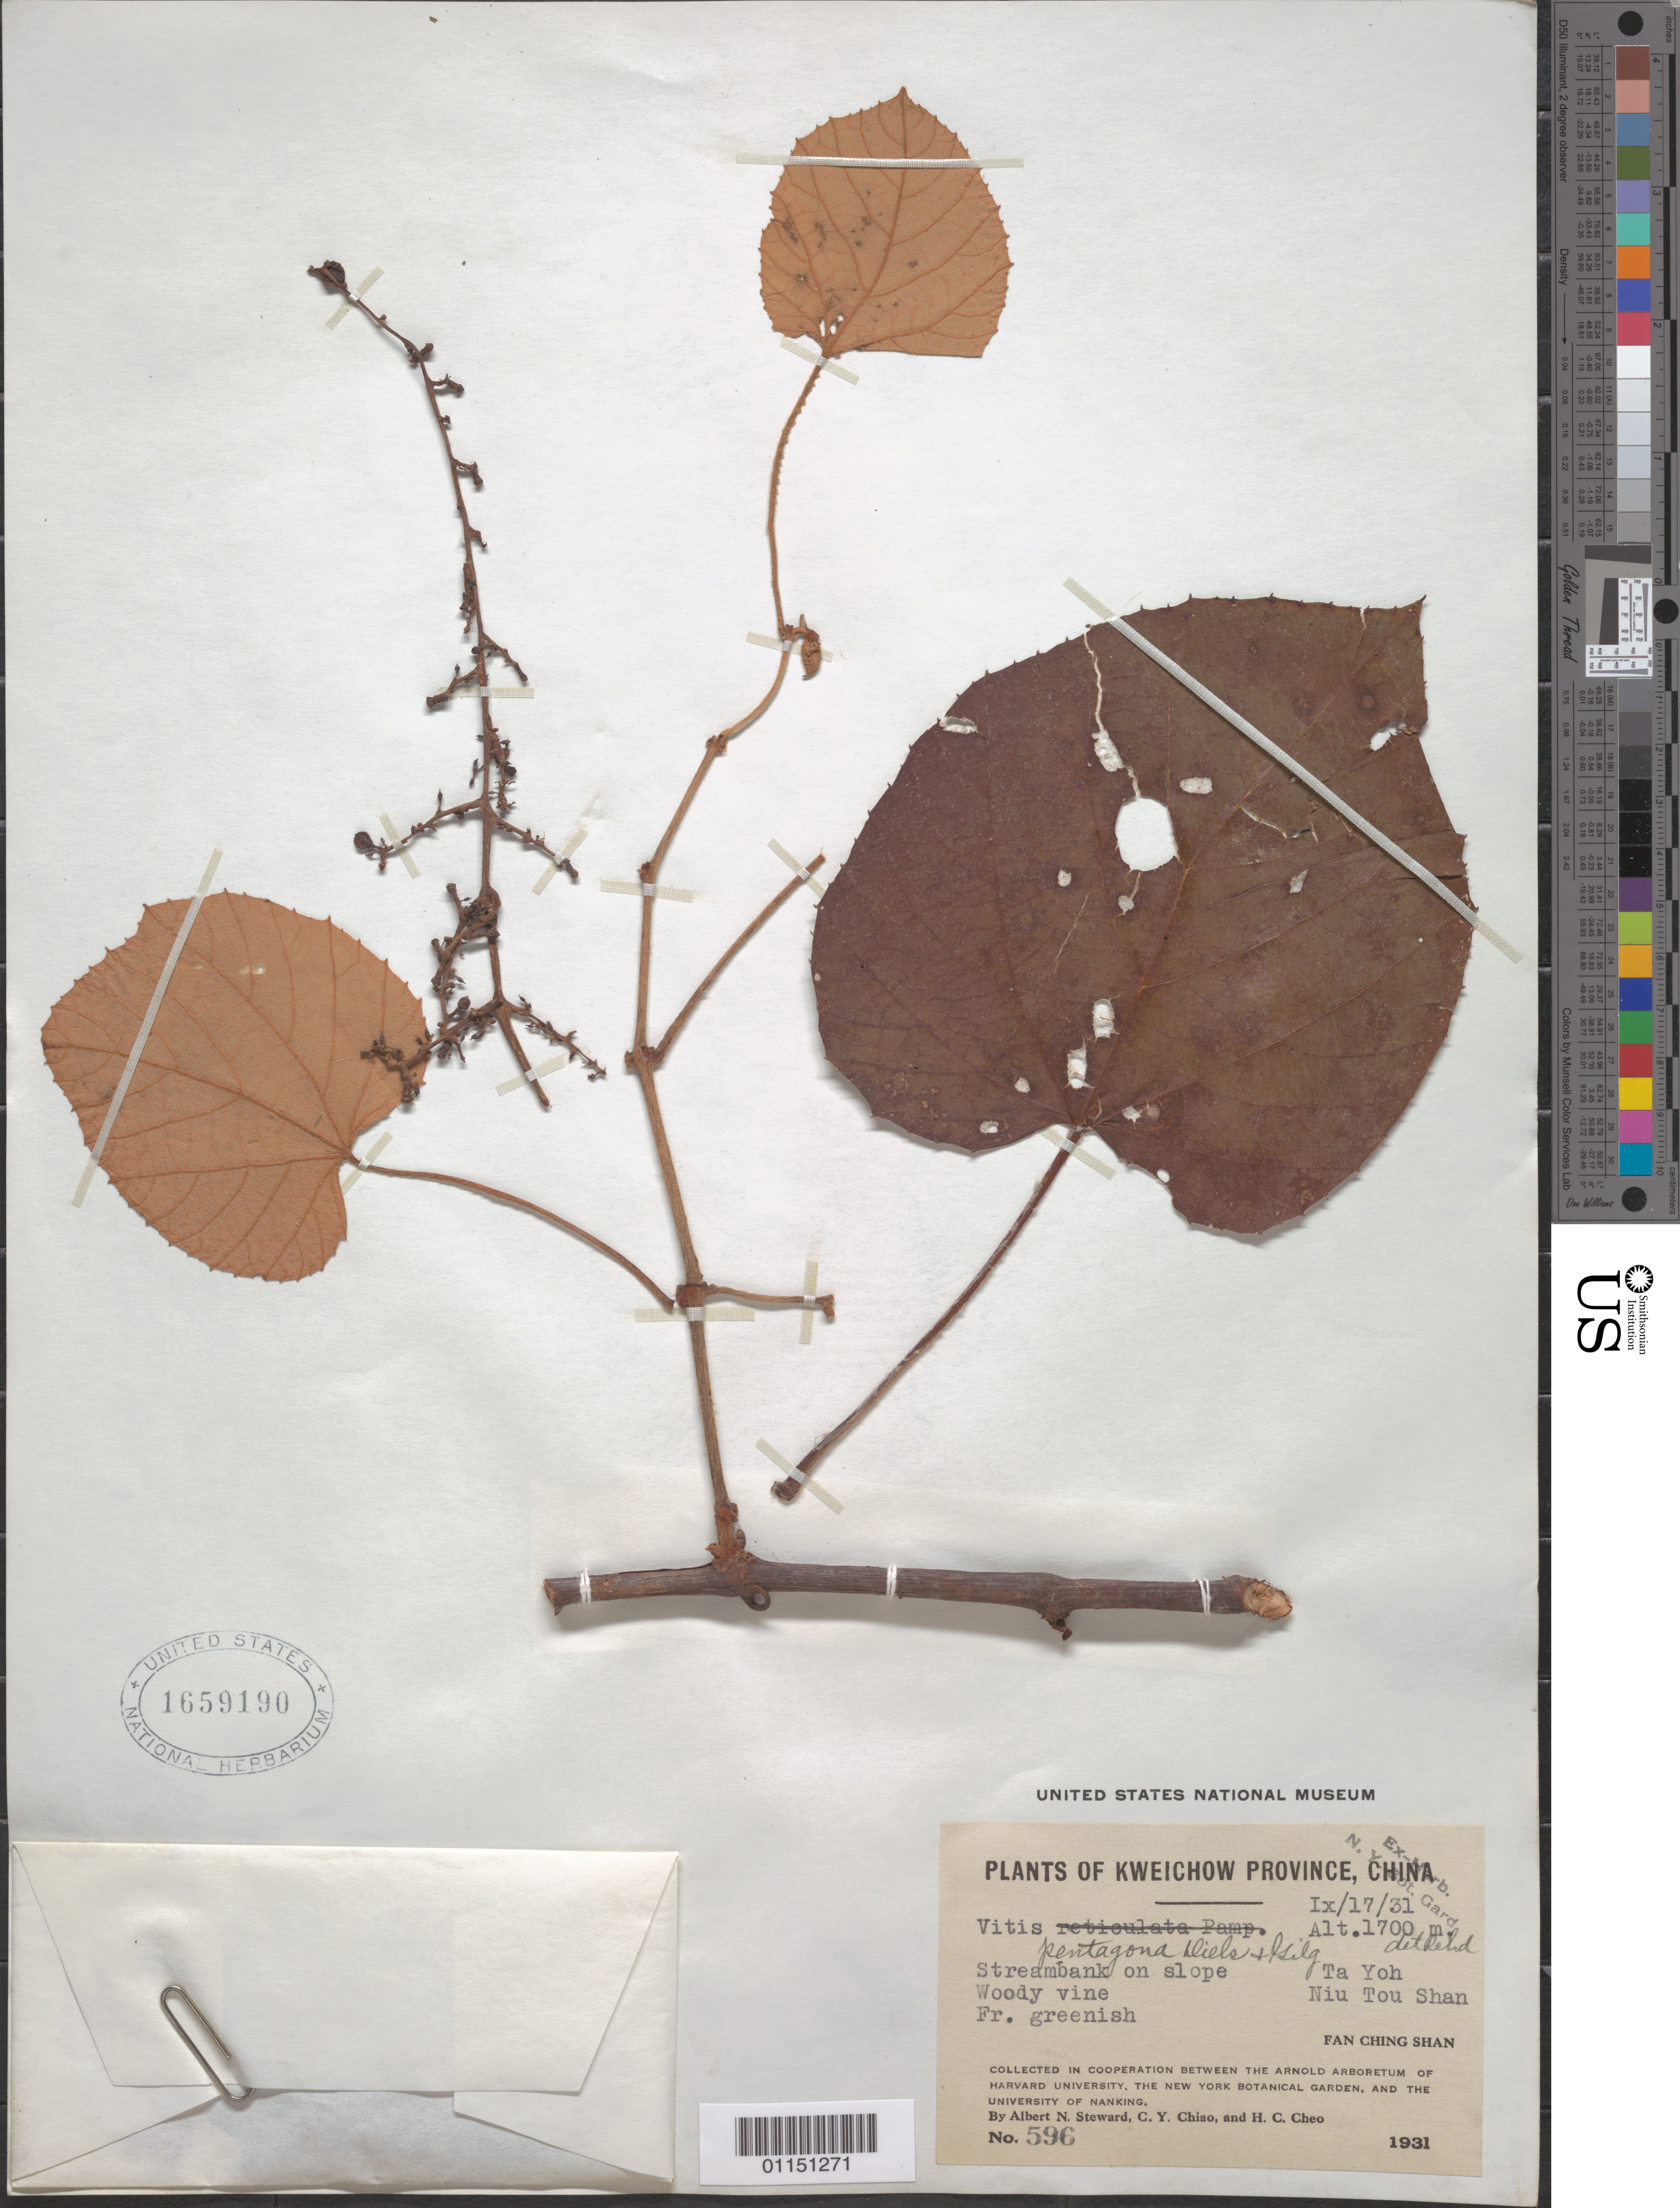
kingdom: Plantae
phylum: Tracheophyta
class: Magnoliopsida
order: Vitales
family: Vitaceae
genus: Vitis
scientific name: Vitis quinquangularis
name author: Rehder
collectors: A. N. Steward, C. Y. Chiao & H. Cheo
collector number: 596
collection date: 1931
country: China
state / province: Guizhou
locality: Ta Yoh. Niu Tou Shan.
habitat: Streambank on slope. Woody vine.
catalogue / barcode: US 1659190